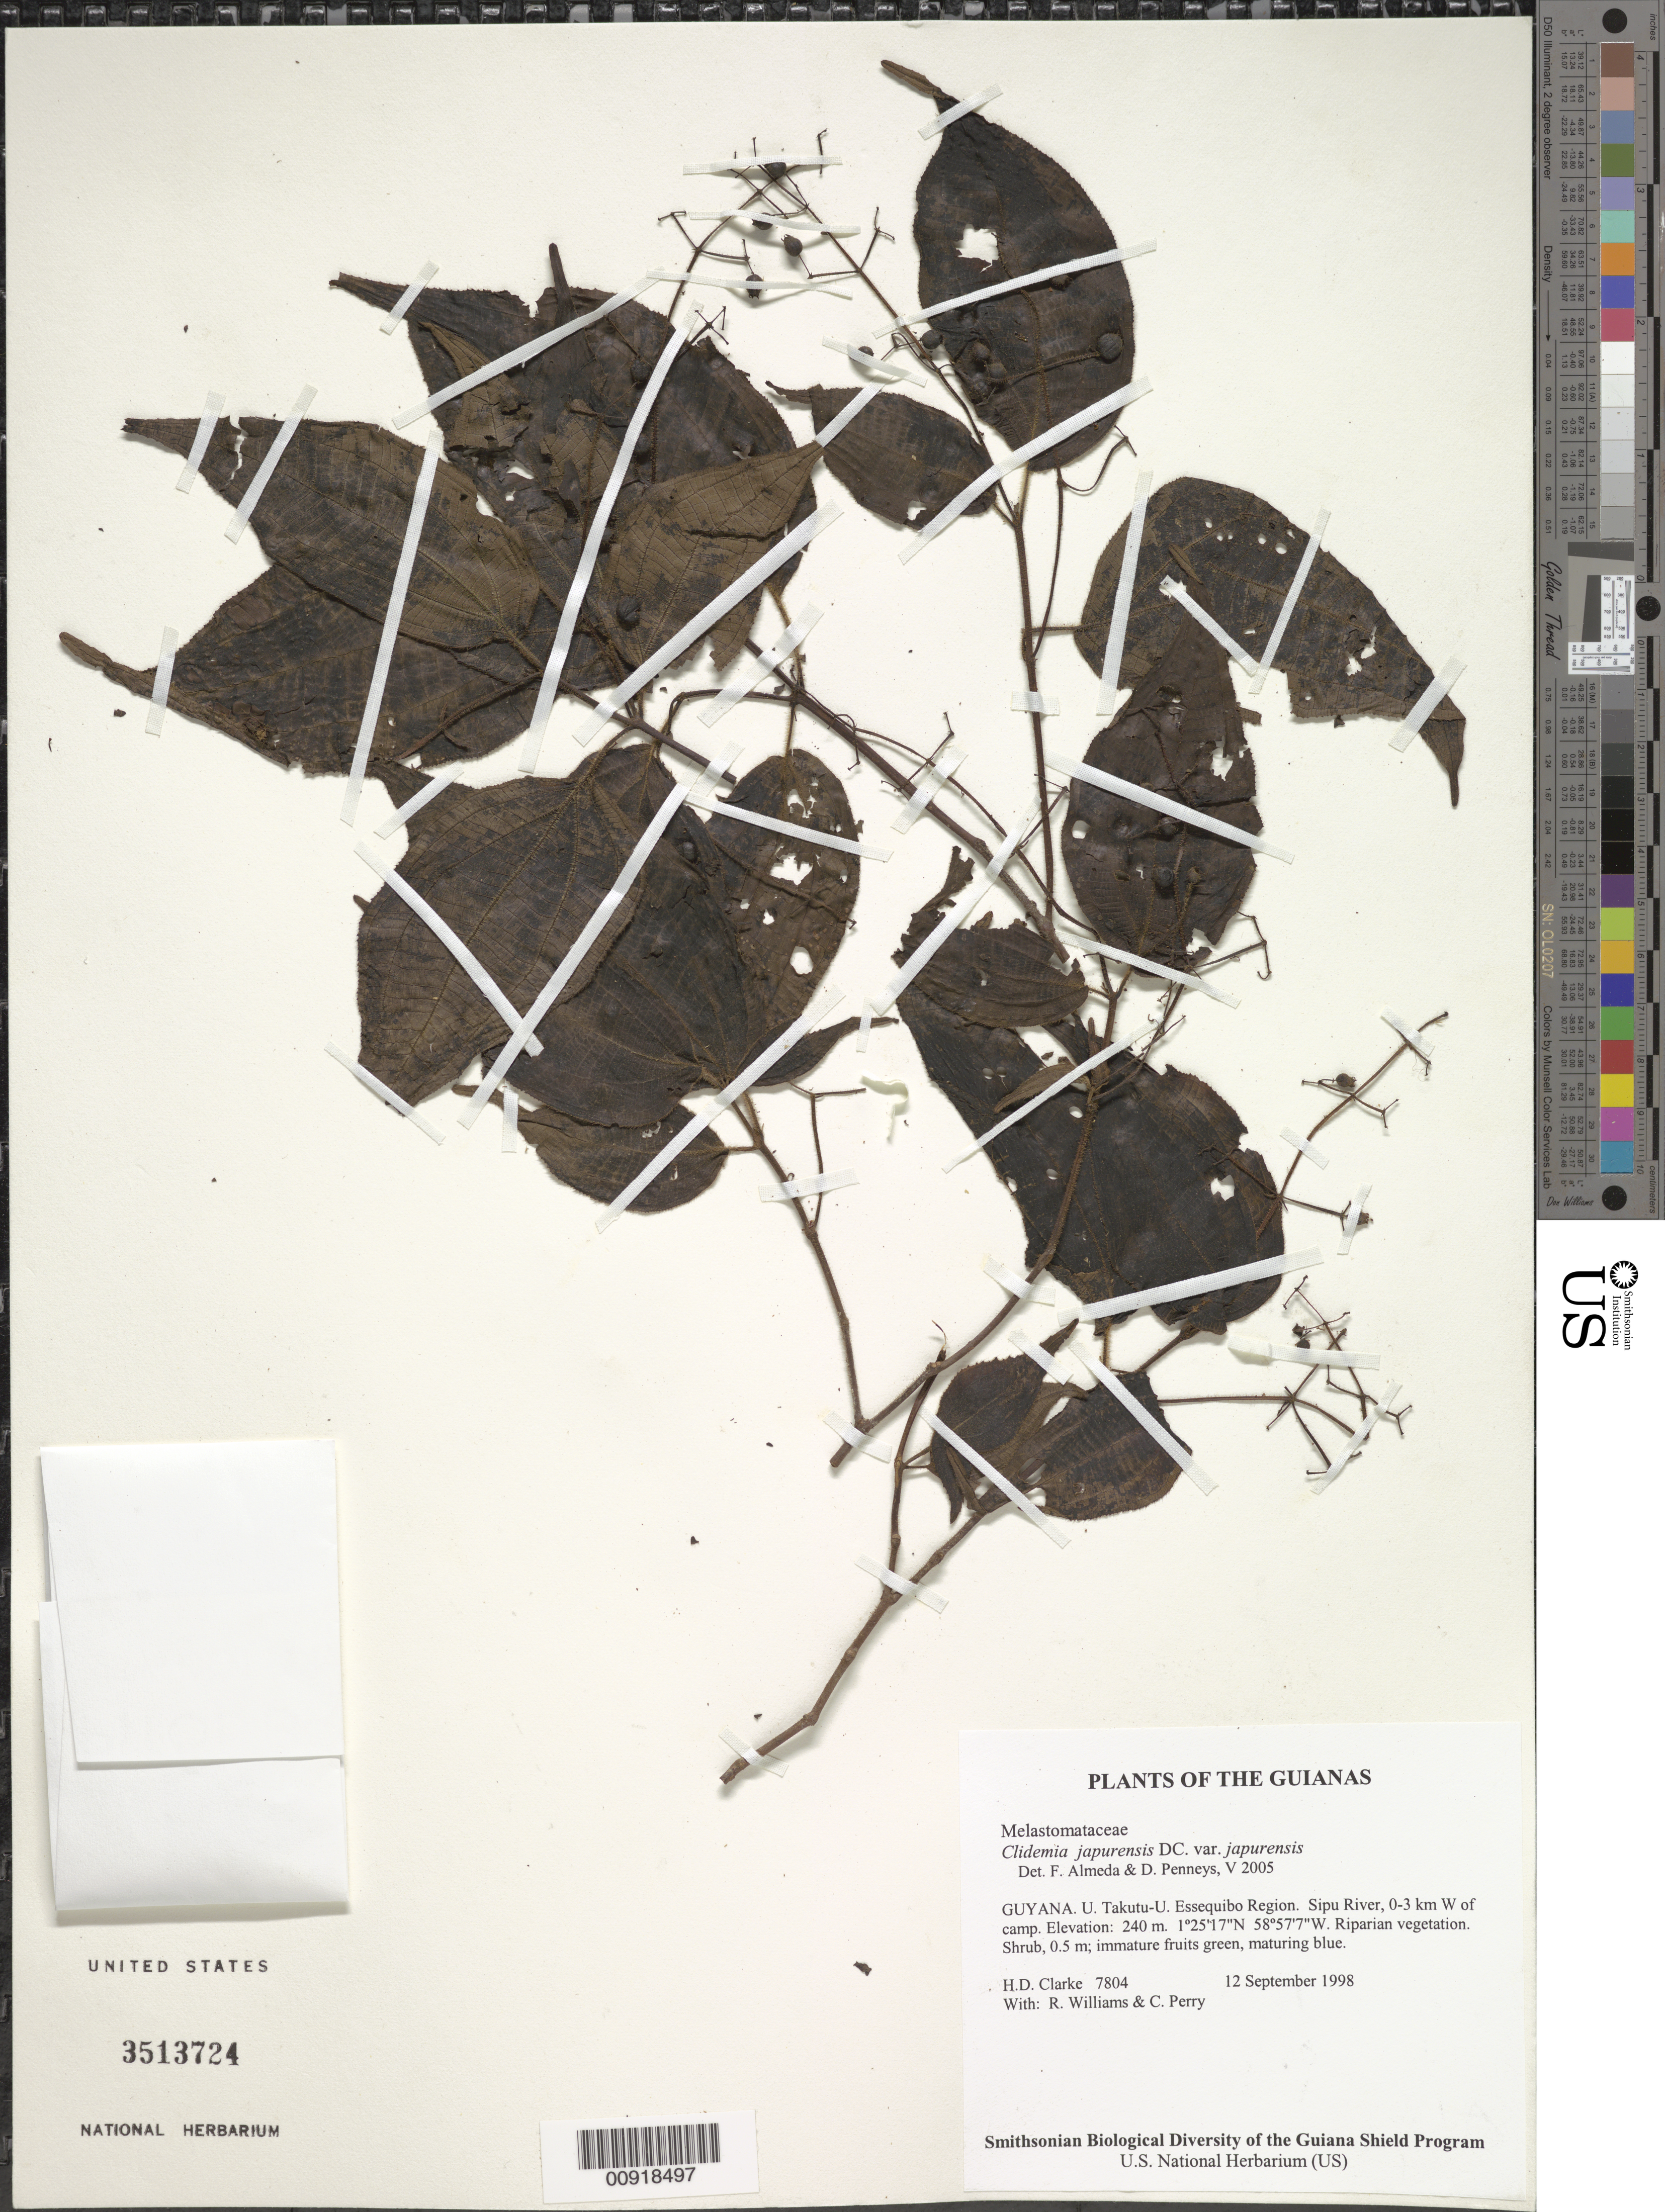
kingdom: Plantae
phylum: Tracheophyta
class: Magnoliopsida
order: Myrtales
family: Melastomataceae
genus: Clidemia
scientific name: Clidemia japurensis var. japurensis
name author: DC.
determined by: Almeda, F.; Penneys, D. S.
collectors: H. D. Clarke, R. Williams & C. Perry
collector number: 7804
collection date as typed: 12 September 1998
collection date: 1998-09-12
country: Guyana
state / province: U. Takutu-U. Essequibo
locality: Sipu River, 0-3 km W of camp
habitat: Riparian vegetation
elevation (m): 240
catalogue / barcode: US 3513724